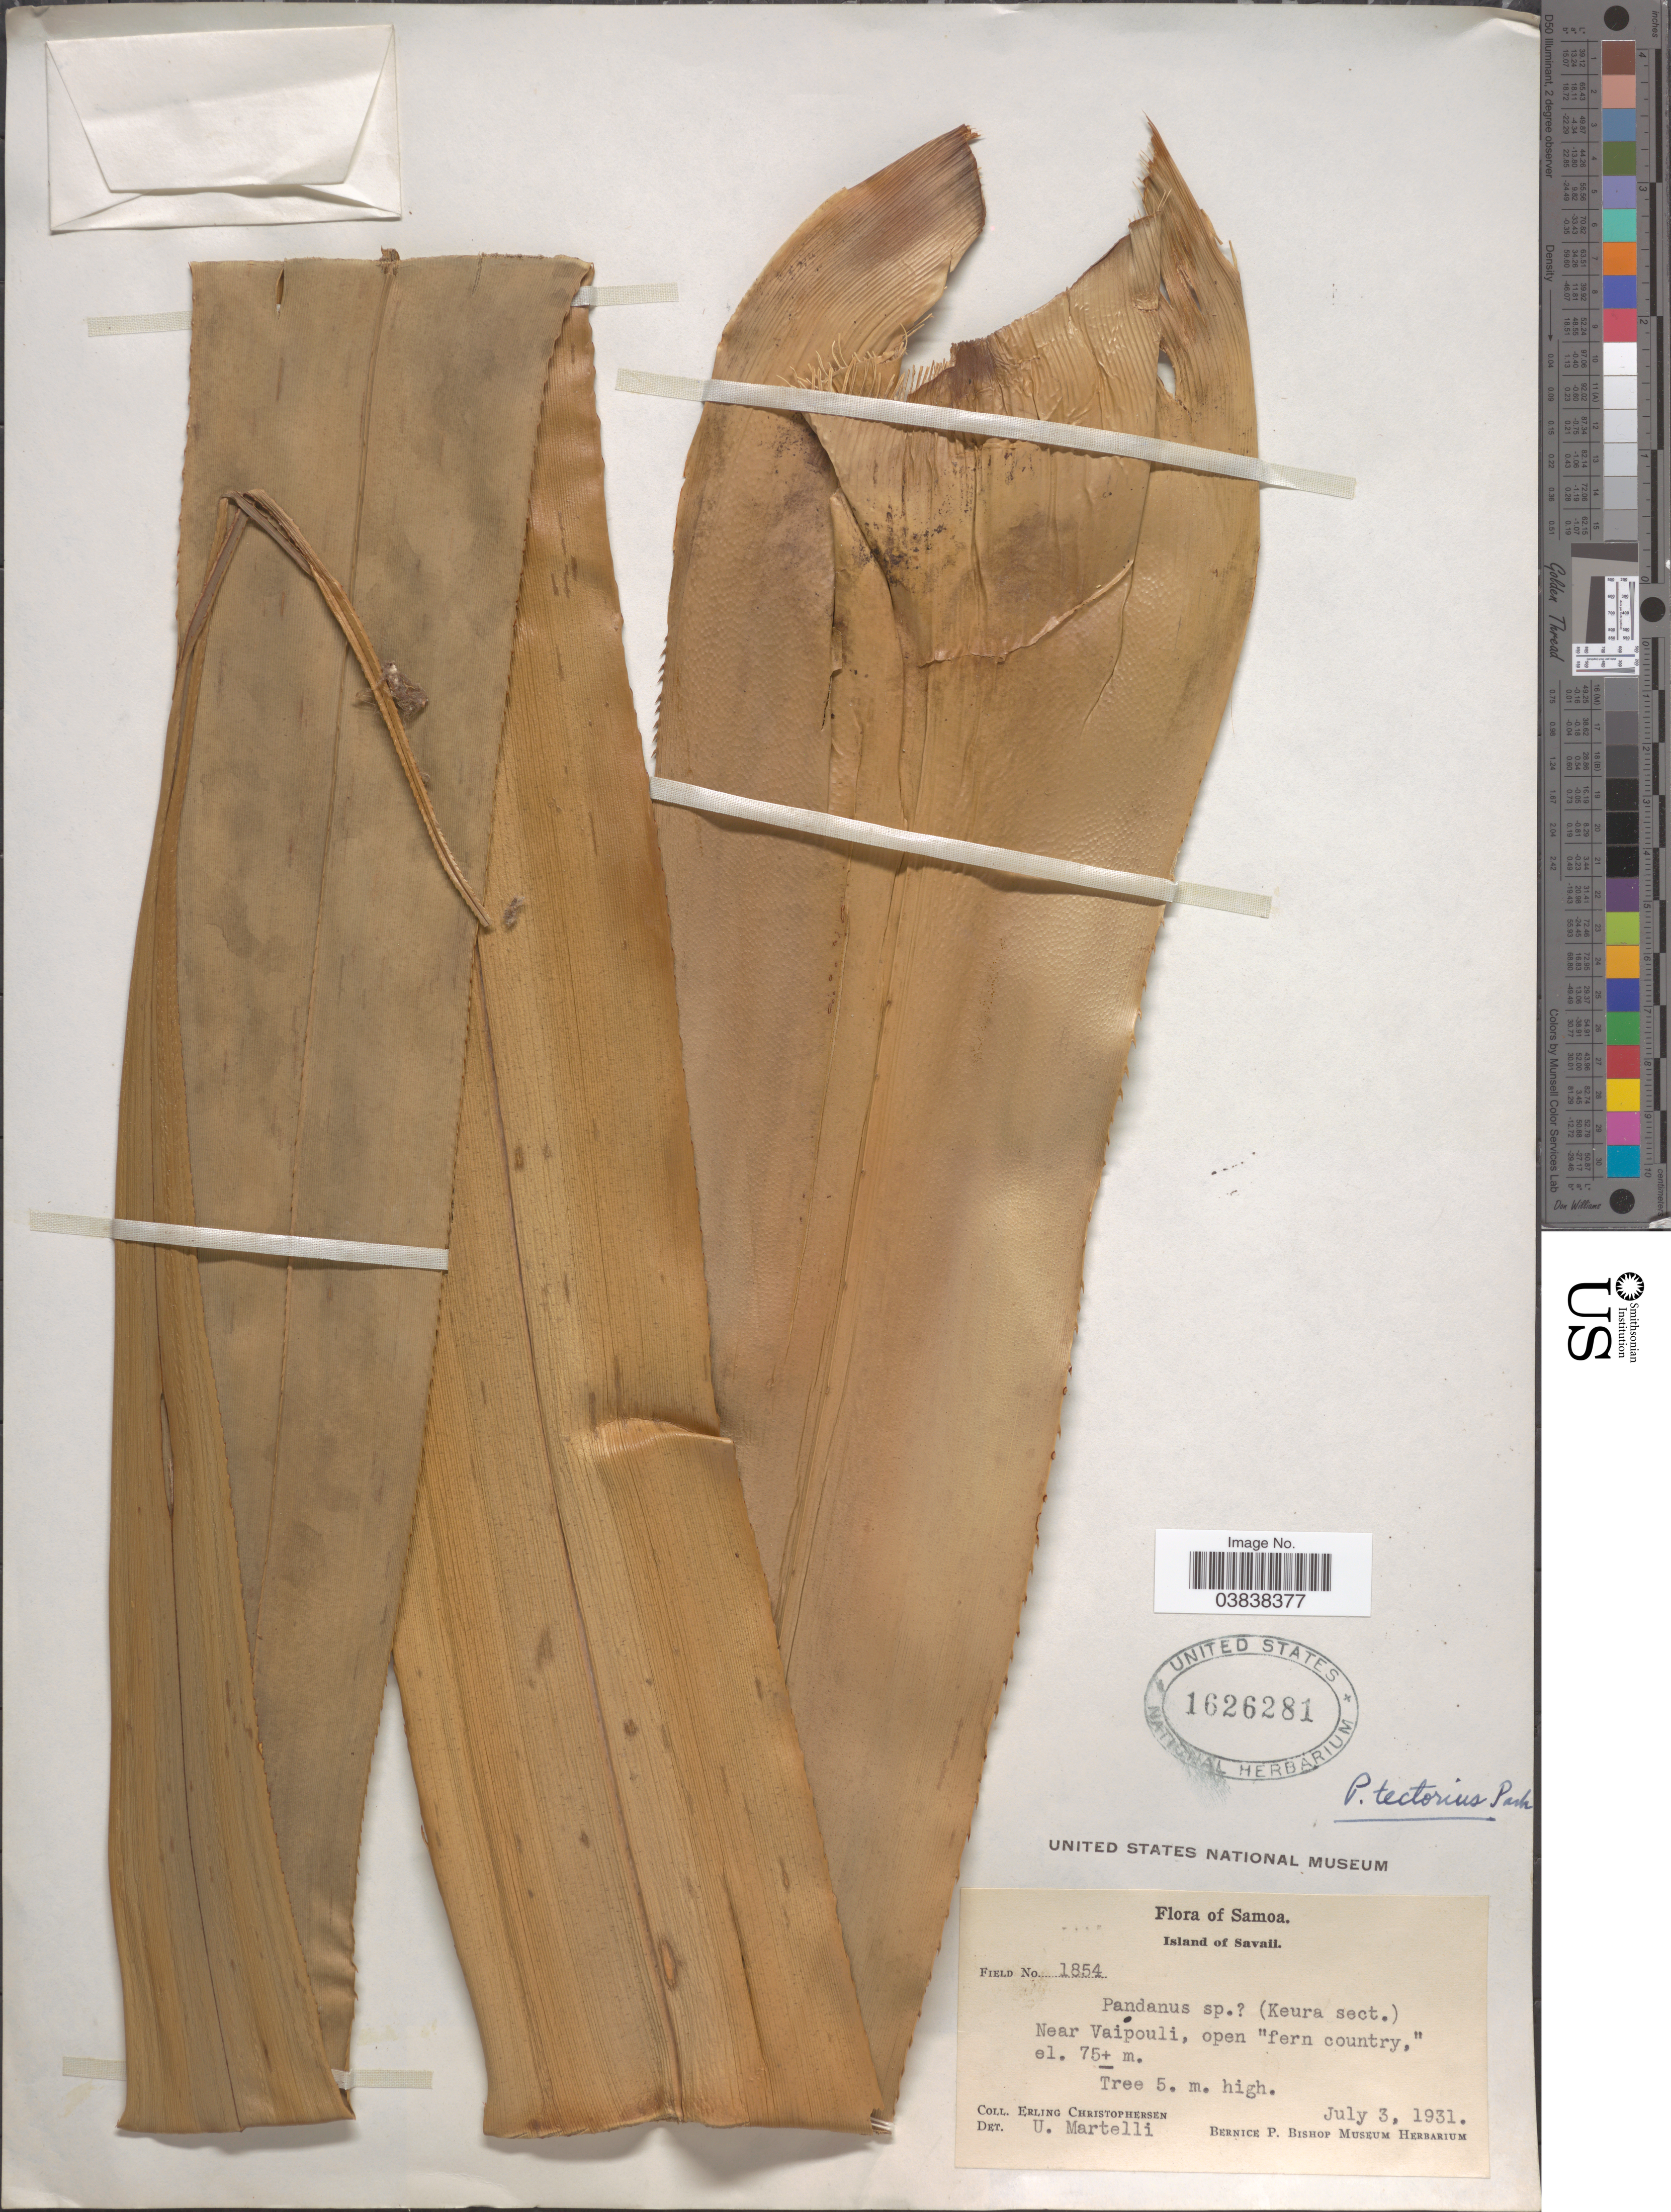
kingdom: Plantae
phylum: Tracheophyta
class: Liliopsida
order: Pandanales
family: Pandanaceae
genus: Pandanus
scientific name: Pandanus tectorius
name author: Parkinson ex DuRoi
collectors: E. Christophersen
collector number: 1854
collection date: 1931-07-03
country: Samoa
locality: Samoa. Island of Savaii. Near Vaipouli.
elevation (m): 75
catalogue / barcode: US 1626281